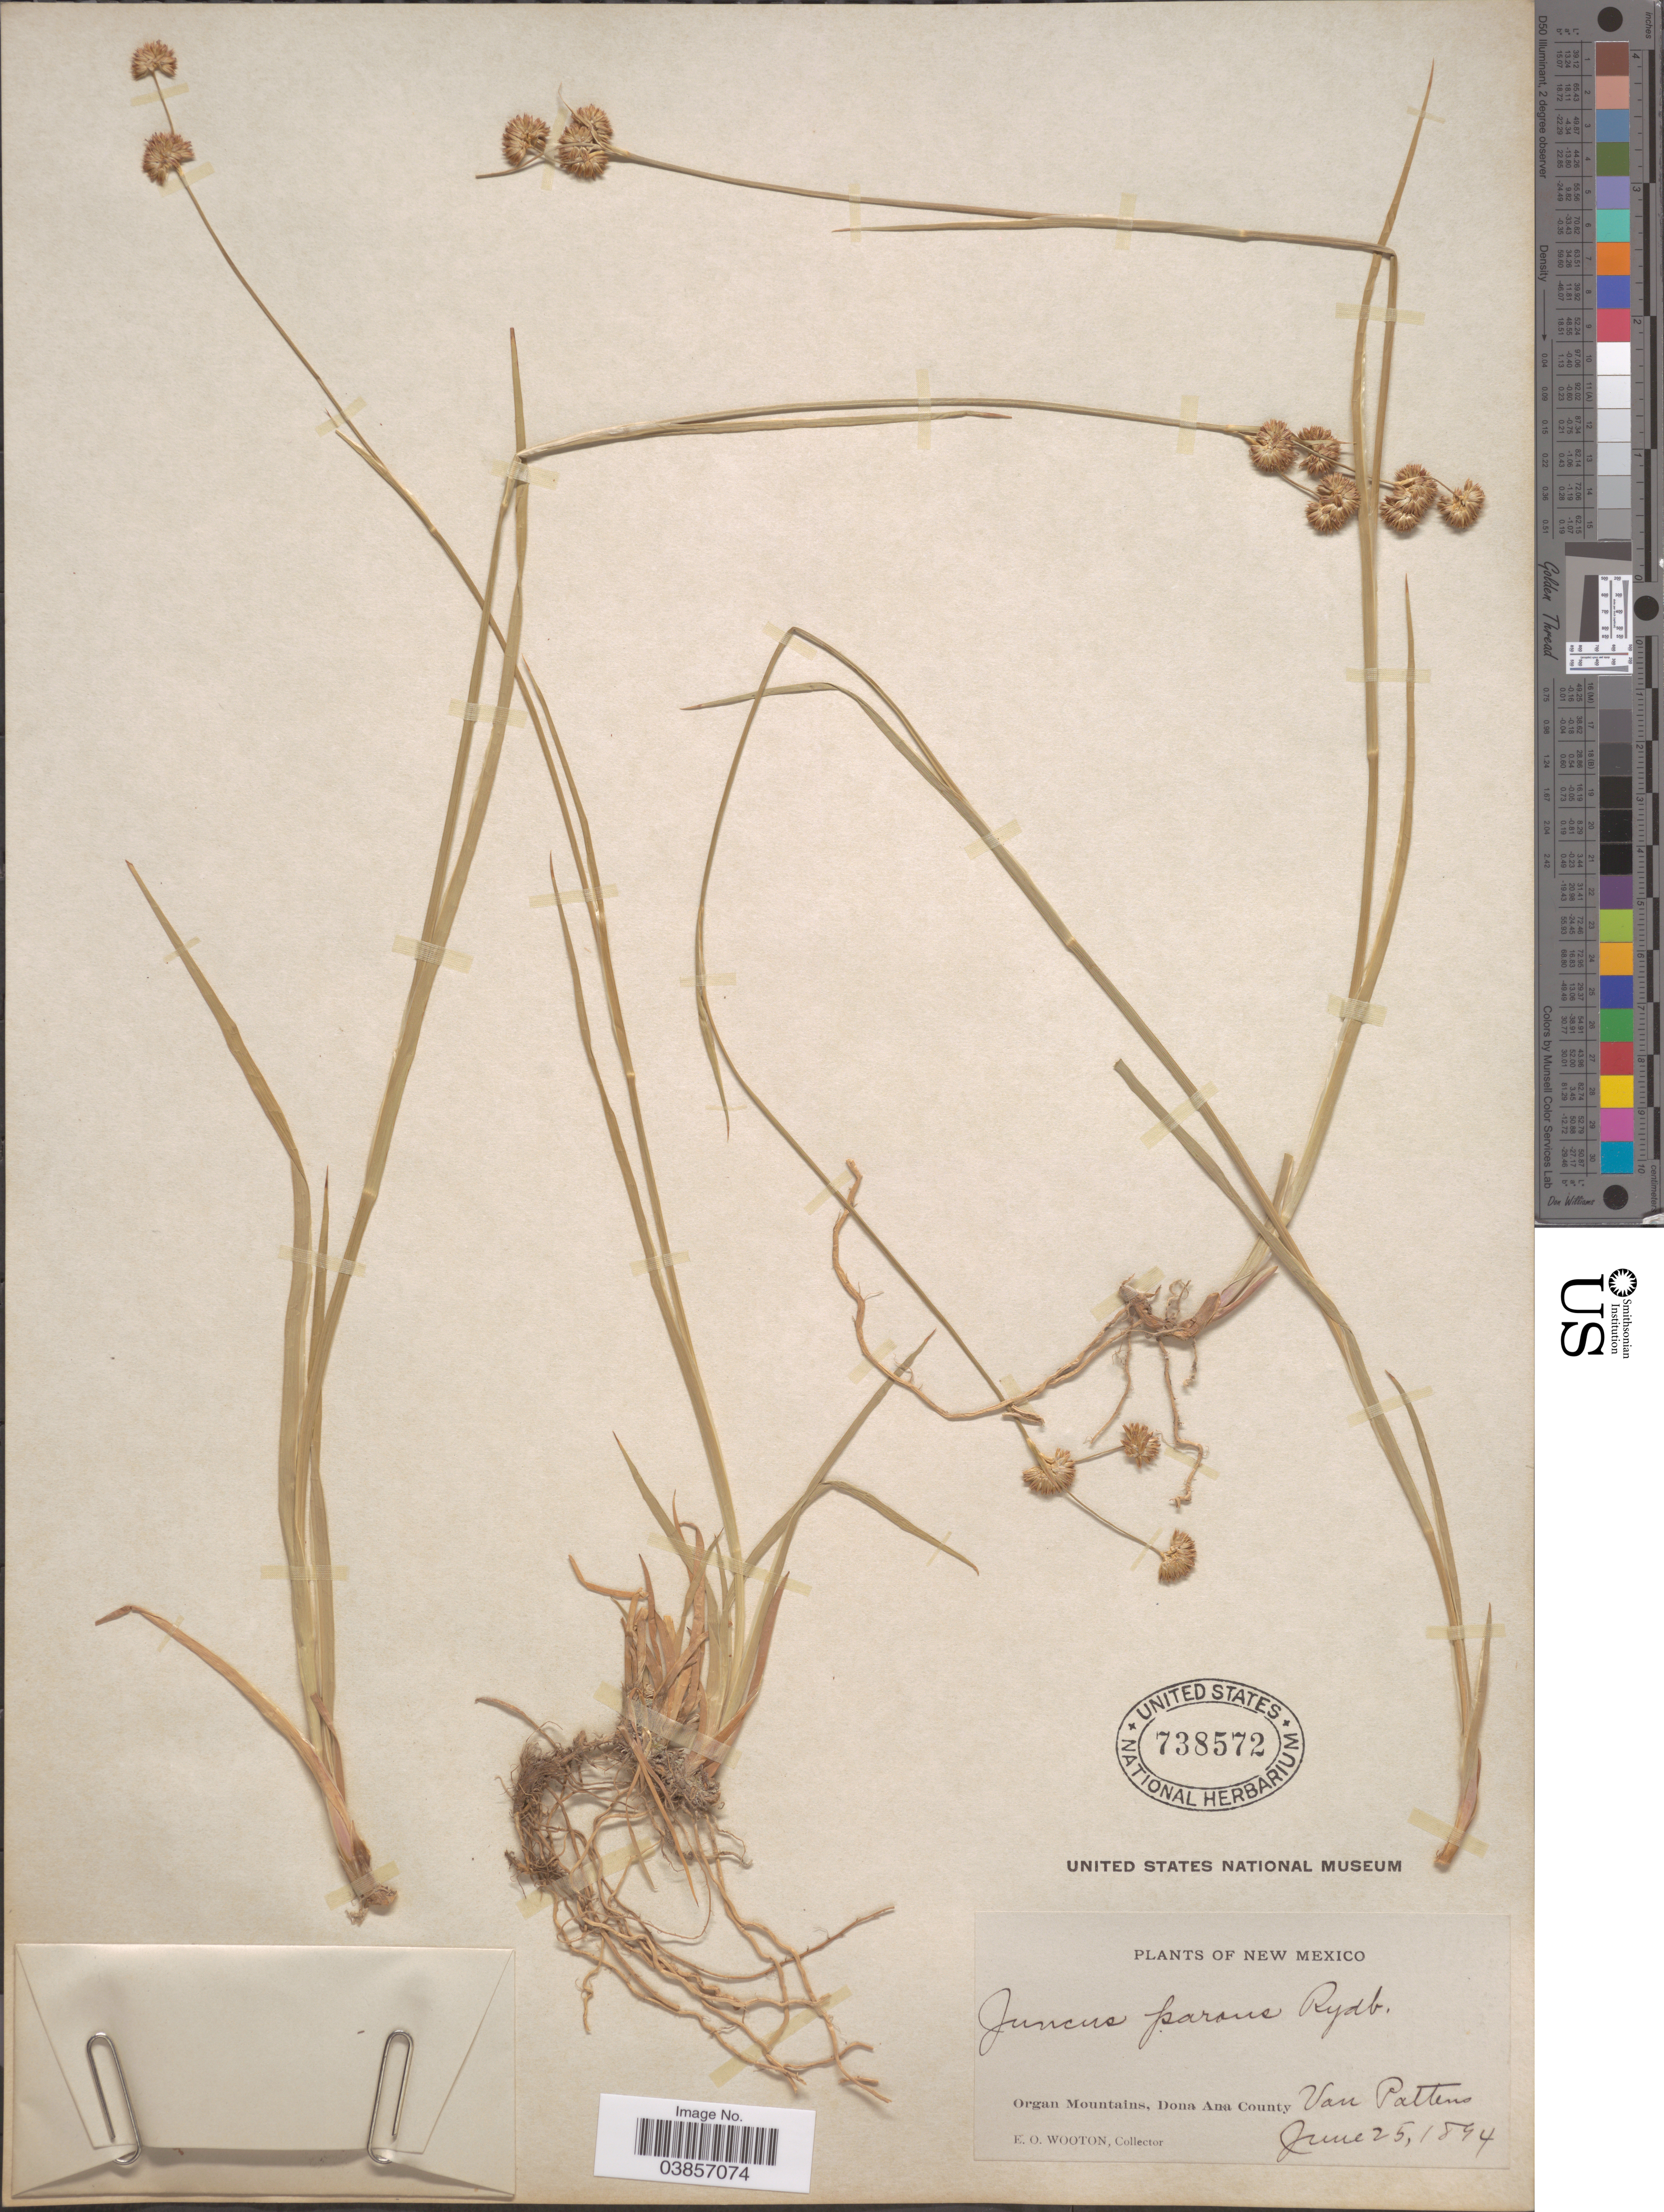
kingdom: Plantae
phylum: Tracheophyta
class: Liliopsida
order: Poales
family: Juncaceae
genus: Juncus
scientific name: Juncus saximontanus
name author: A. Nelson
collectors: E. O. Wooton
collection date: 1894-06-25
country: United States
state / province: New Mexico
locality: Organ Mountains, Dona Ana County Van Pattens.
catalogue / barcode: US 738572